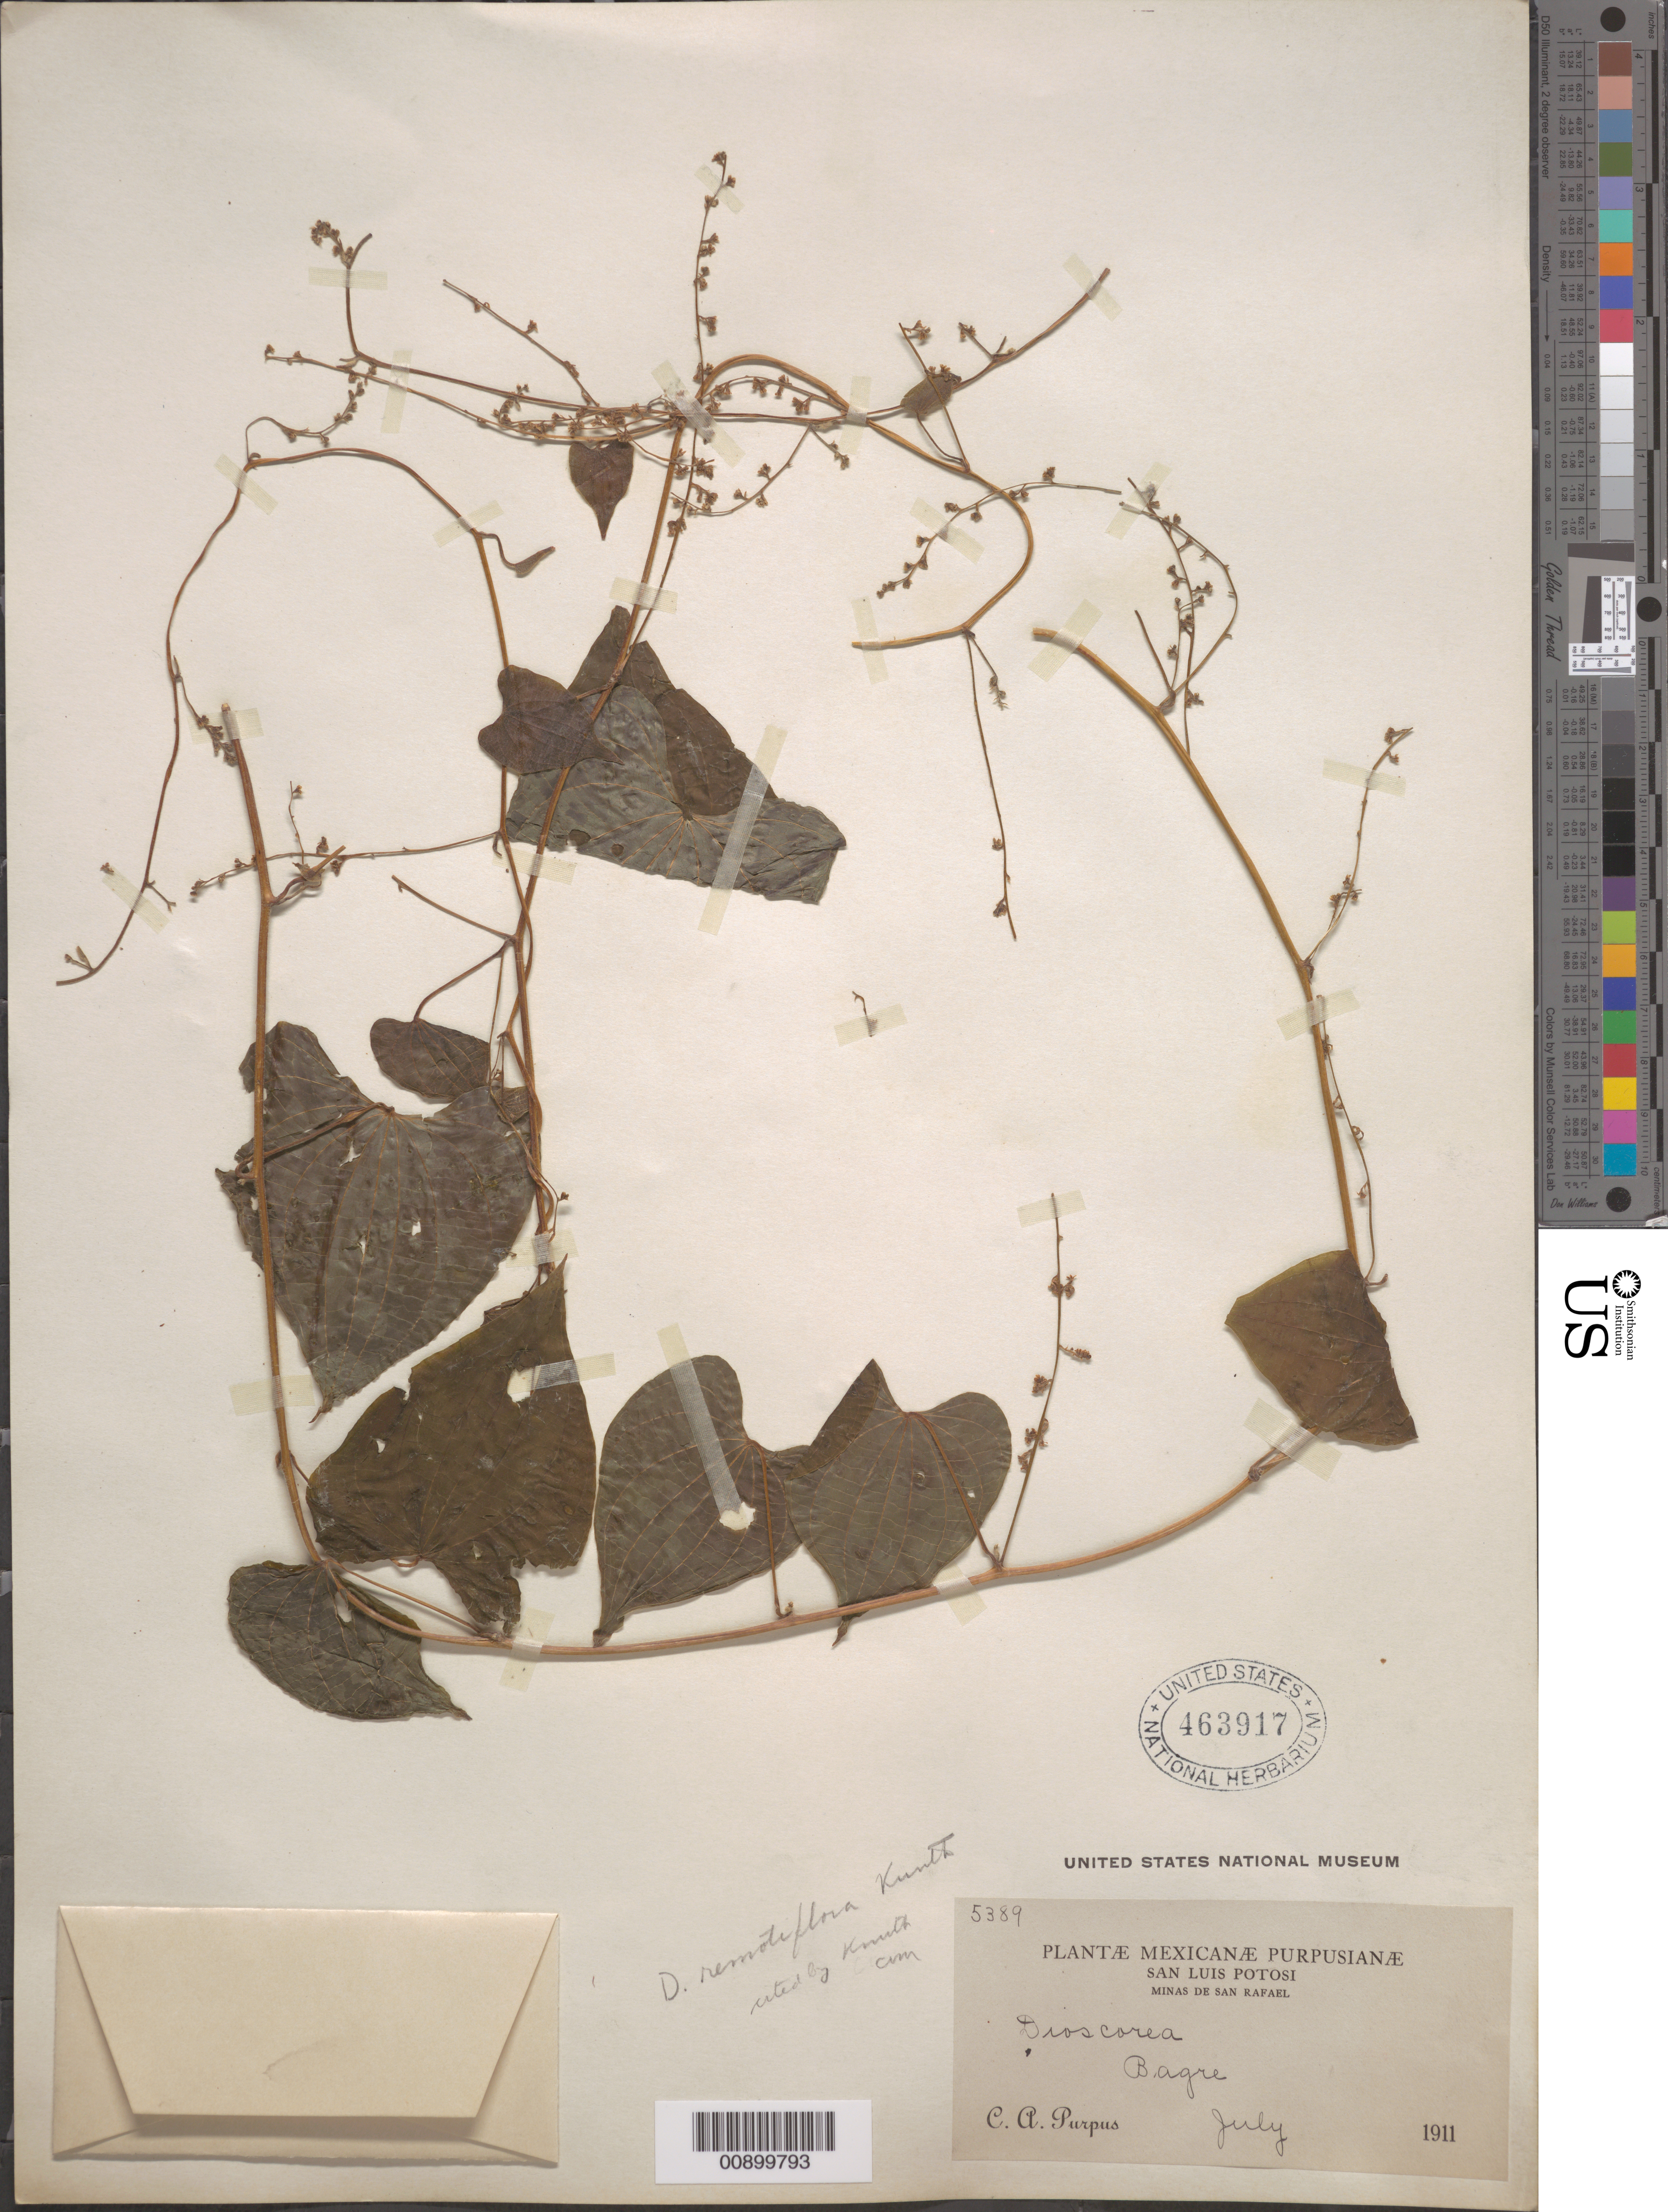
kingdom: Plantae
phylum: Tracheophyta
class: Liliopsida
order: Dioscoreales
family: Dioscoreaceae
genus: Dioscorea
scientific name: Dioscorea remotiflora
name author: Kunth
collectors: C. A. Purpus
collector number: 5389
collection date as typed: Jul 1911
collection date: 1911-07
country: Mexico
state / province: San Luis Potosí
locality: Bagre. Minas de San Rafael, San Luis Potosí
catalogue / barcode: US 463917